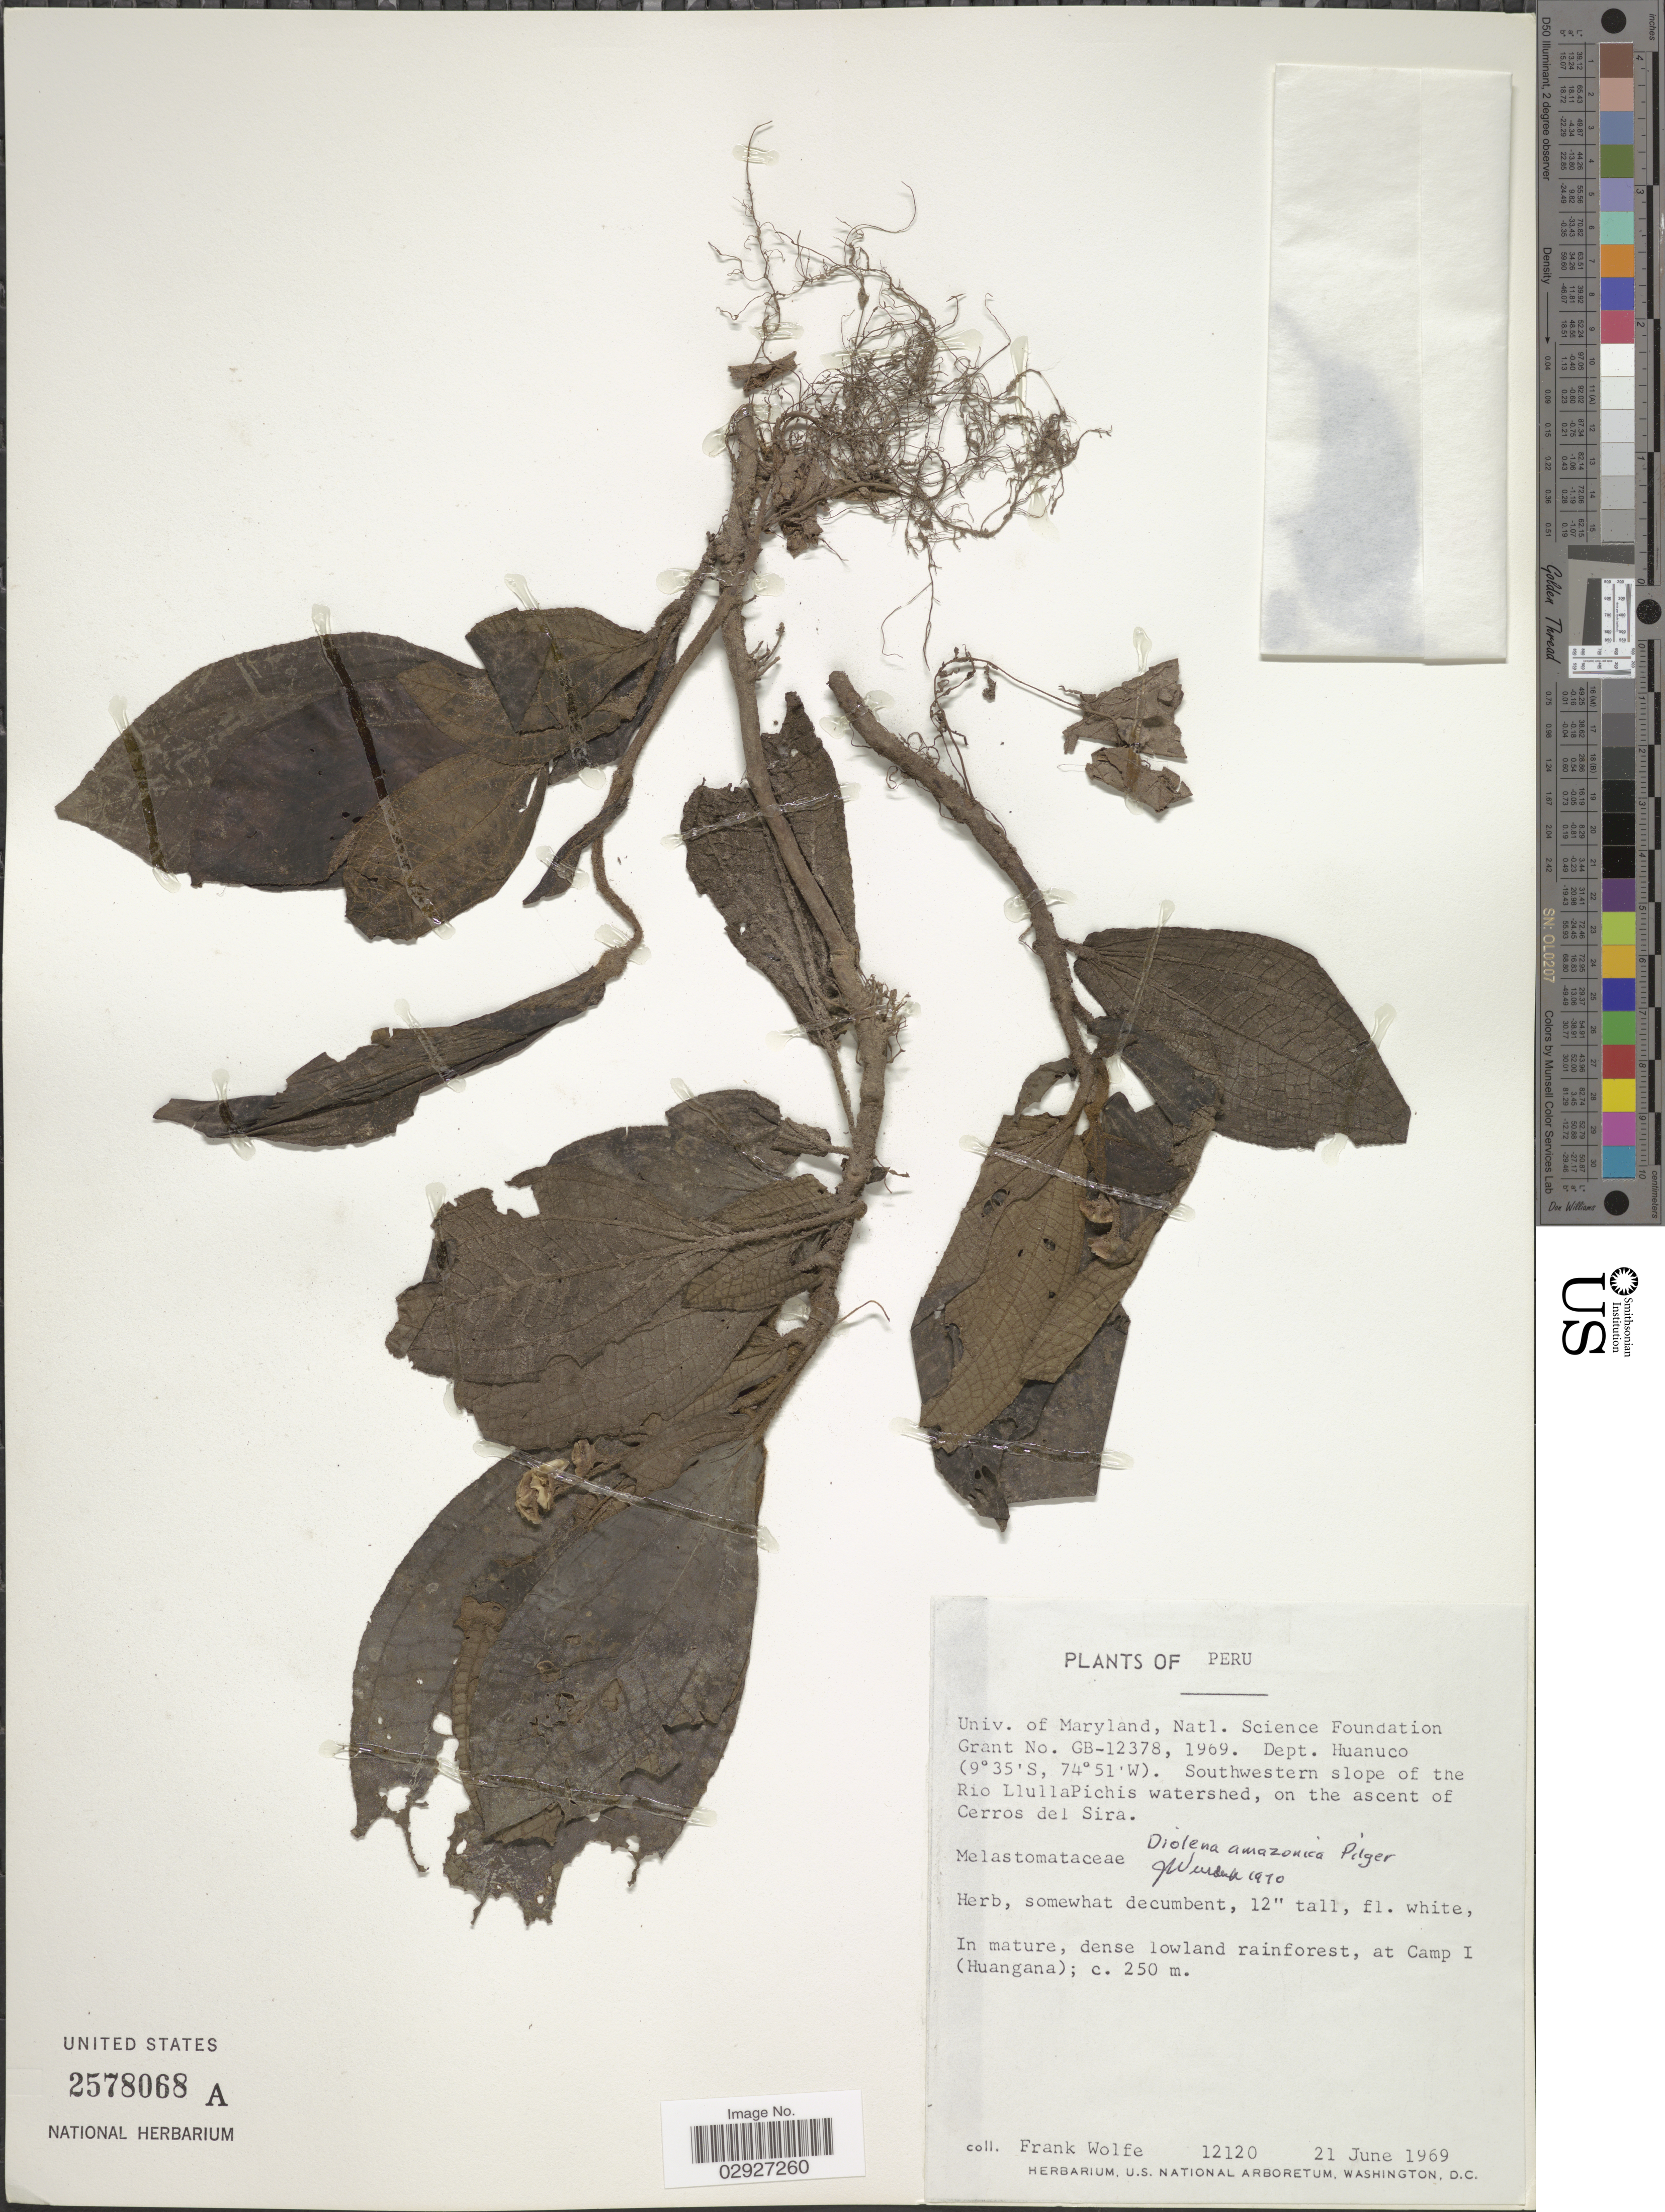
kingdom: Plantae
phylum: Tracheophyta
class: Magnoliopsida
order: Myrtales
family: Melastomataceae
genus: Triolena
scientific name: Triolena amazonica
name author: (Pilg.)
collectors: F. Wolfe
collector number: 12120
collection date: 1969-06-21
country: Peru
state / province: Huánuco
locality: Dept. Huanuco, Southwestern slope of the Rio LlullaPichis watershed, on the ascent of Cerros del Sira, At Camp I (Huangana).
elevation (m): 250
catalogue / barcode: US 2578068A